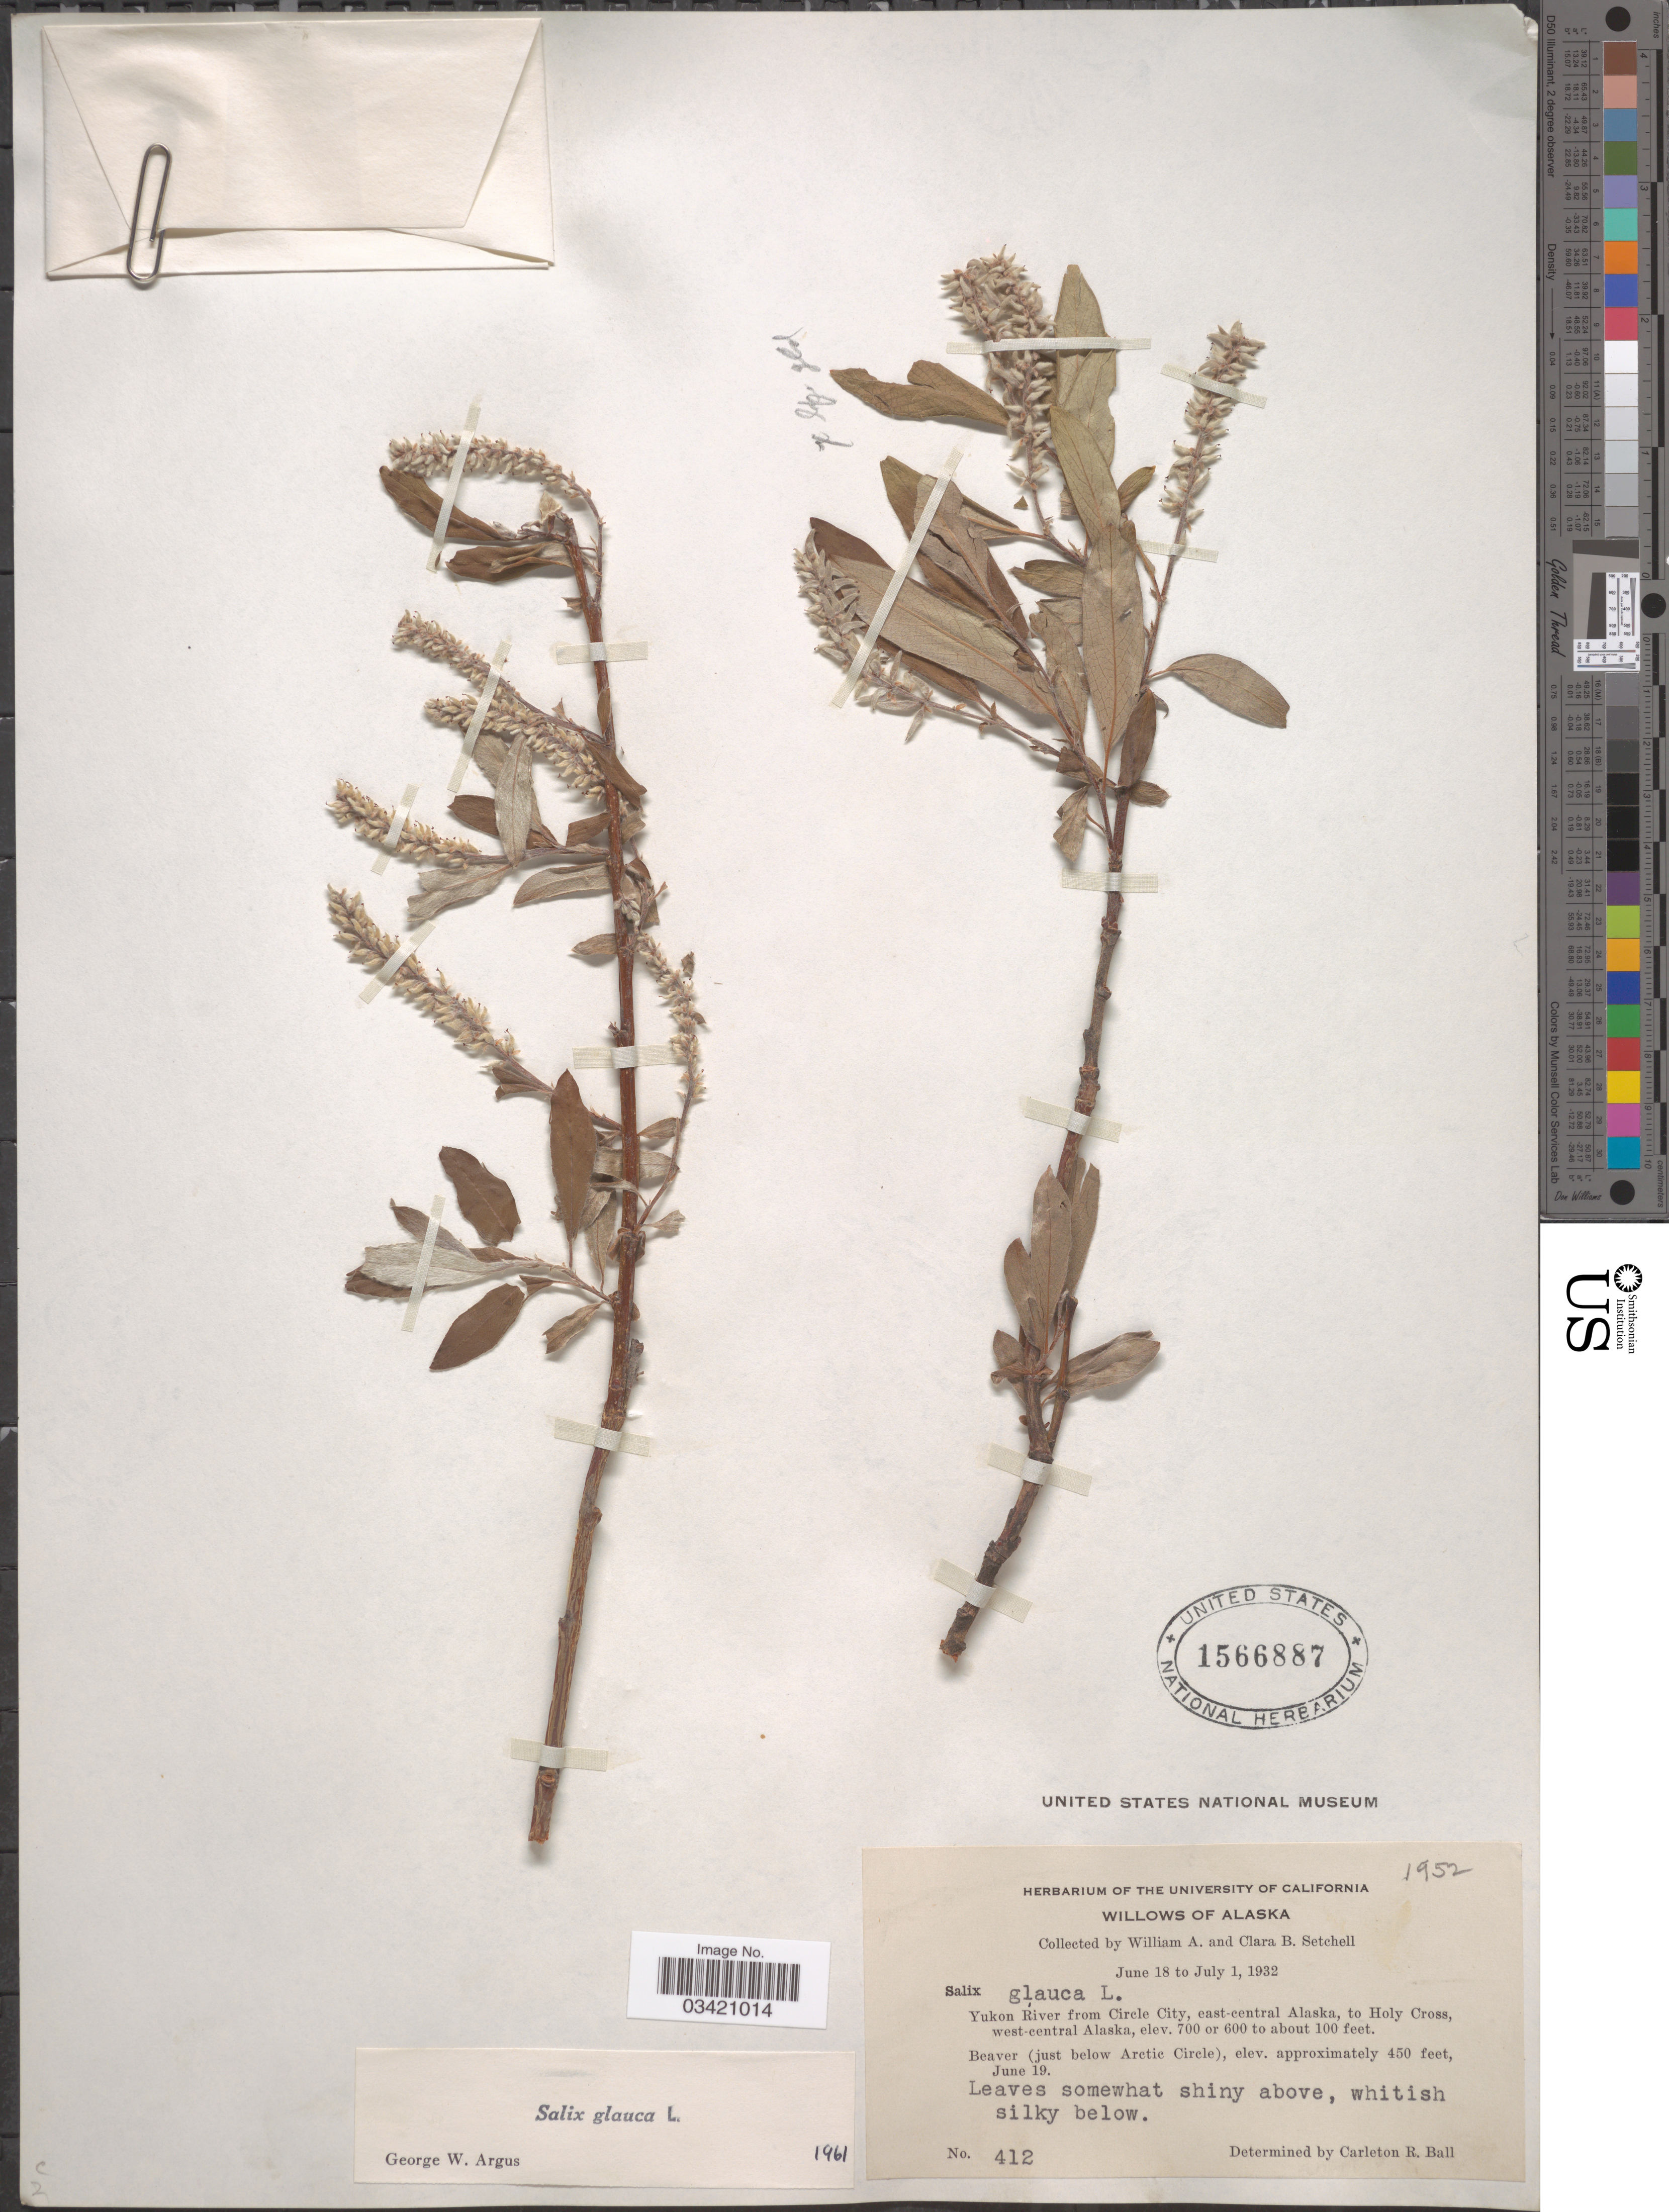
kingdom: Plantae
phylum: Tracheophyta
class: Magnoliopsida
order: Malpighiales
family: Salicaceae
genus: Salix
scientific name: Salix glauca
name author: L.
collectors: W. Setchell & C. B. Setchell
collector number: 412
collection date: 1932-06-19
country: United States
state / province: Alaska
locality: Yukon River from Circle City, east-central Alaska, to Holy Corss, west-central Alaska. Beaver (just below Arctic Circle).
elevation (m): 30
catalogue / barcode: US 1566887